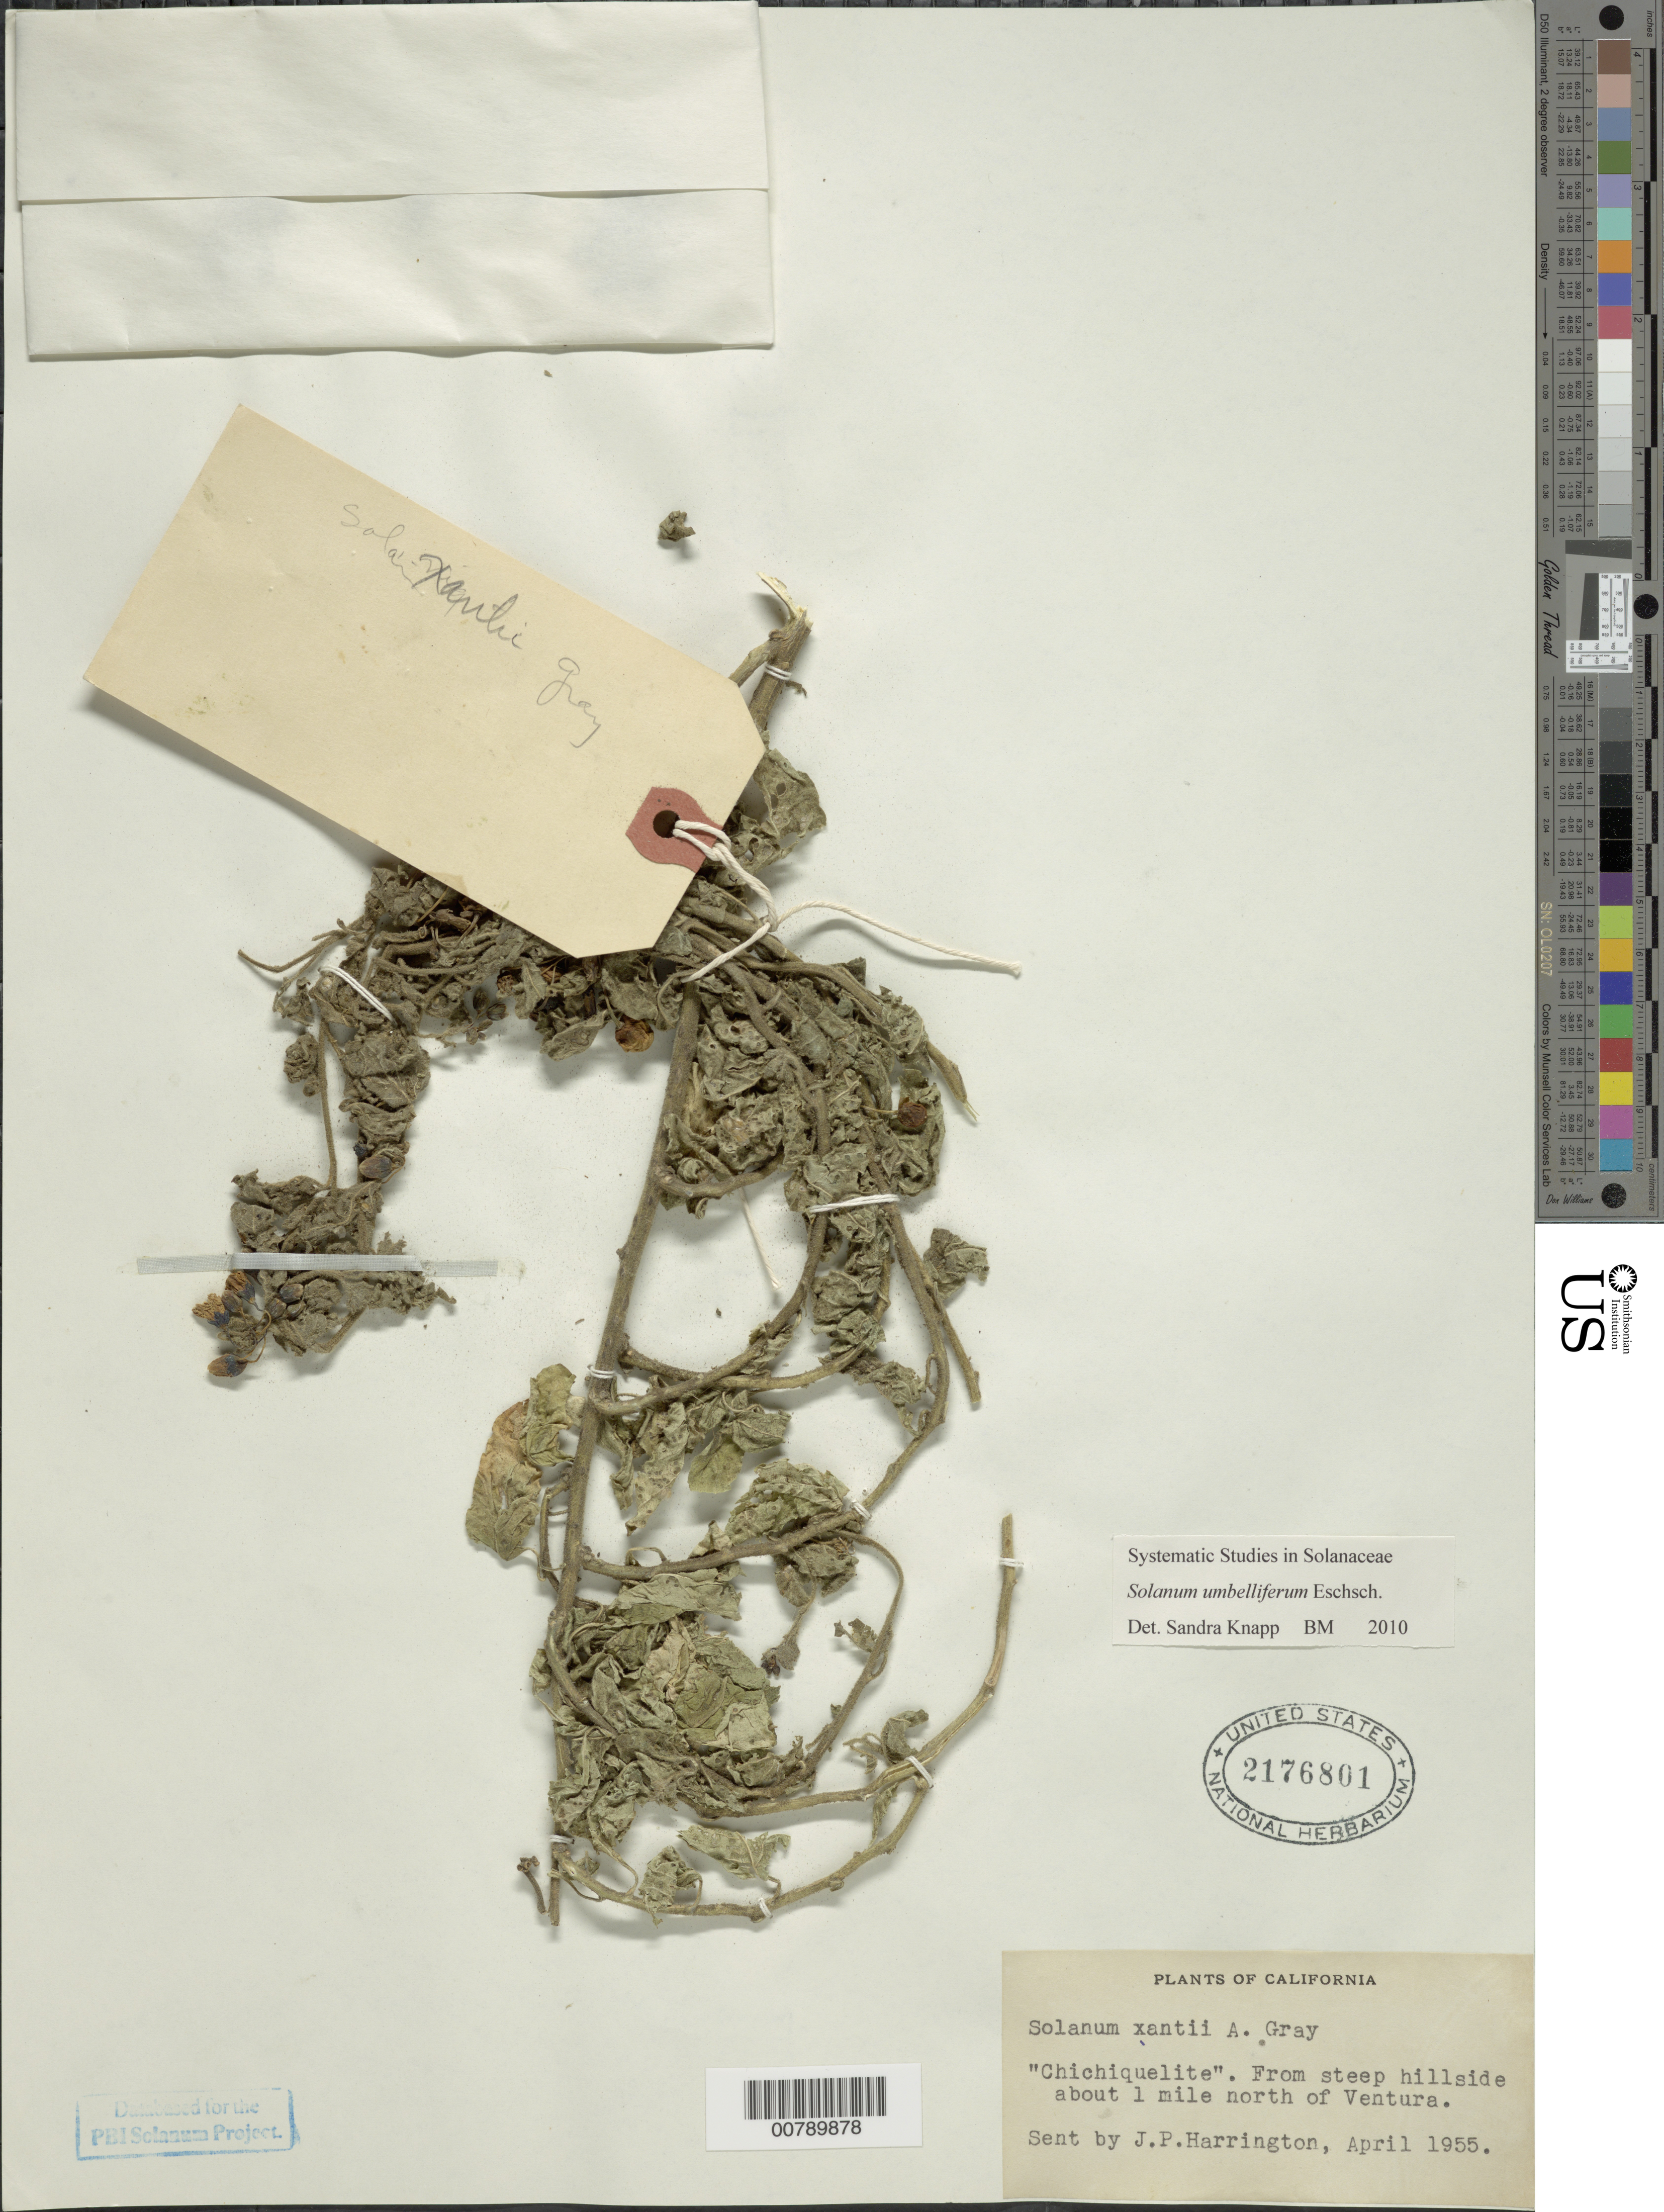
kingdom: Plantae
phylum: Tracheophyta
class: Magnoliopsida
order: Solanales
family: Solanaceae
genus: Solanum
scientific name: Solanum umbelliferum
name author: Eschsch.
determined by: Knapp, S. D.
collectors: J. Harrington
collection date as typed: Apr 1955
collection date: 1955-04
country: United States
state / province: California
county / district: Ventura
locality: about 1 mile north of Ventura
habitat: steep hillside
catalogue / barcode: US 2176801